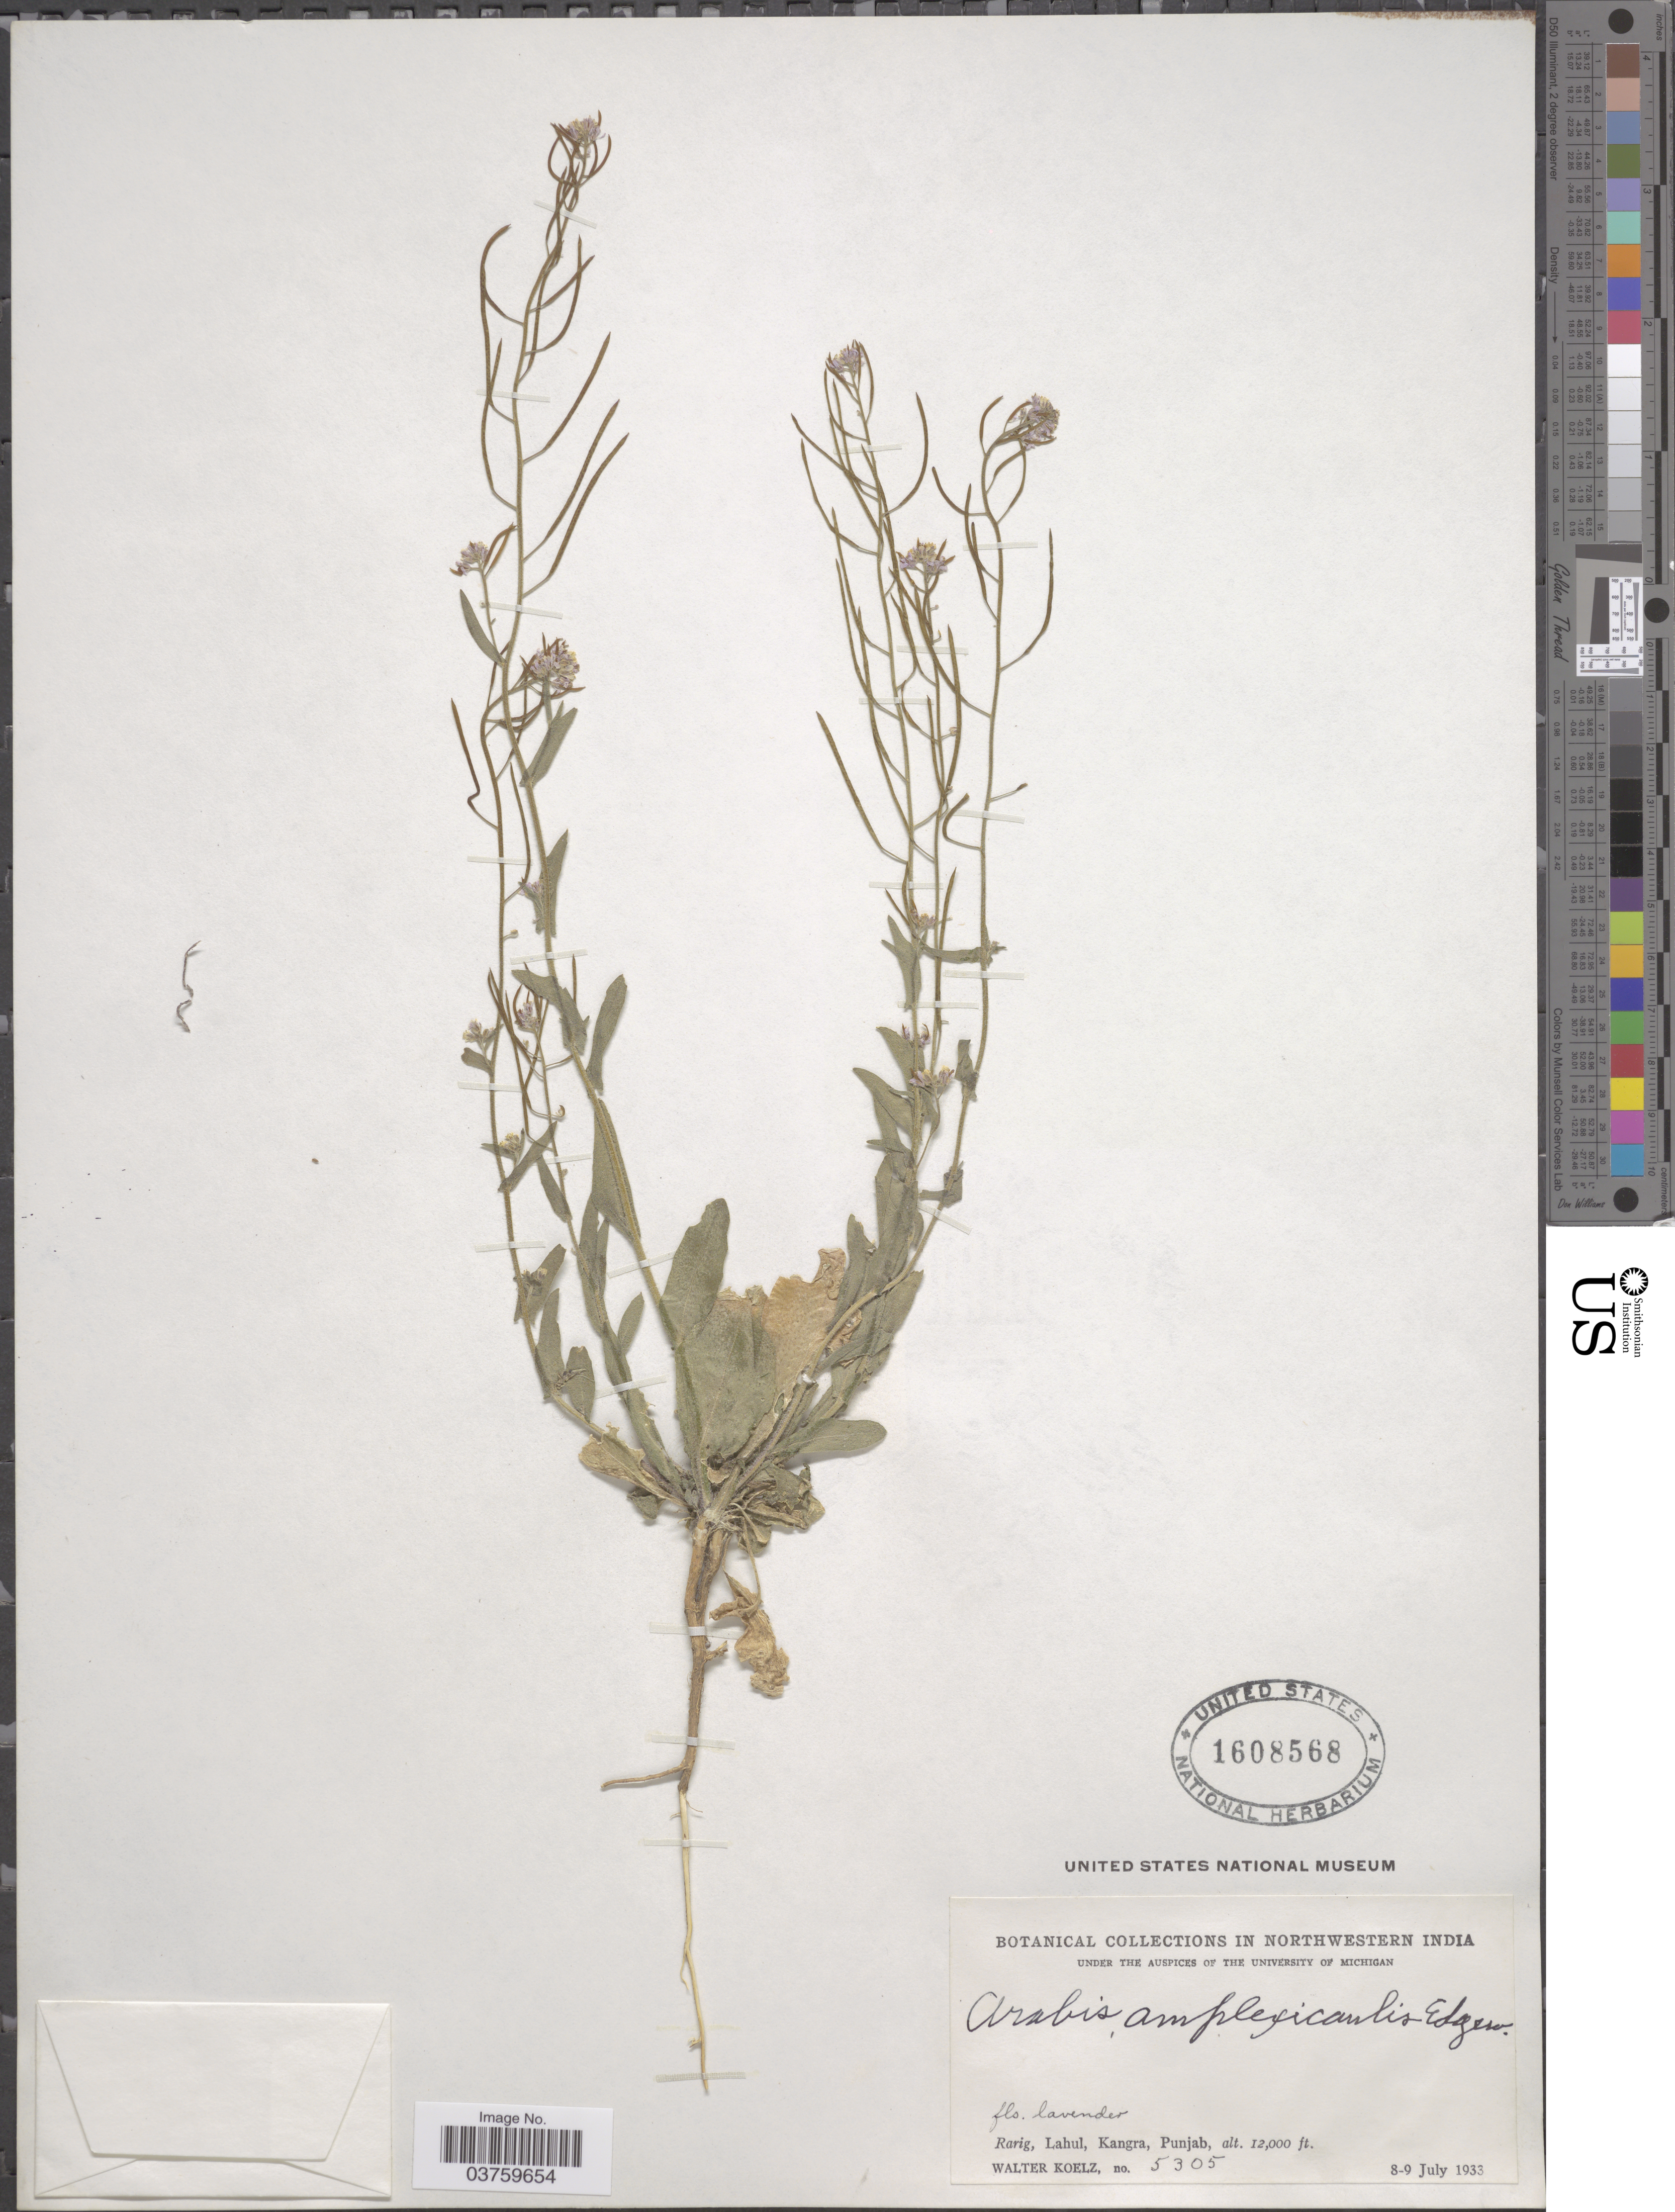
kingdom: Plantae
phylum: Tracheophyta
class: Magnoliopsida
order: Brassicales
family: Brassicaceae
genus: Arabis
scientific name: Arabis amplexicaulis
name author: Edgew.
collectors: W. N. Koelz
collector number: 5305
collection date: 1933-07-08/1933-07-09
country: India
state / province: Punjab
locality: Northwestern India. Rarig, Lahul, Kangra, Punjab.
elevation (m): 3658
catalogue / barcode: US 1608568